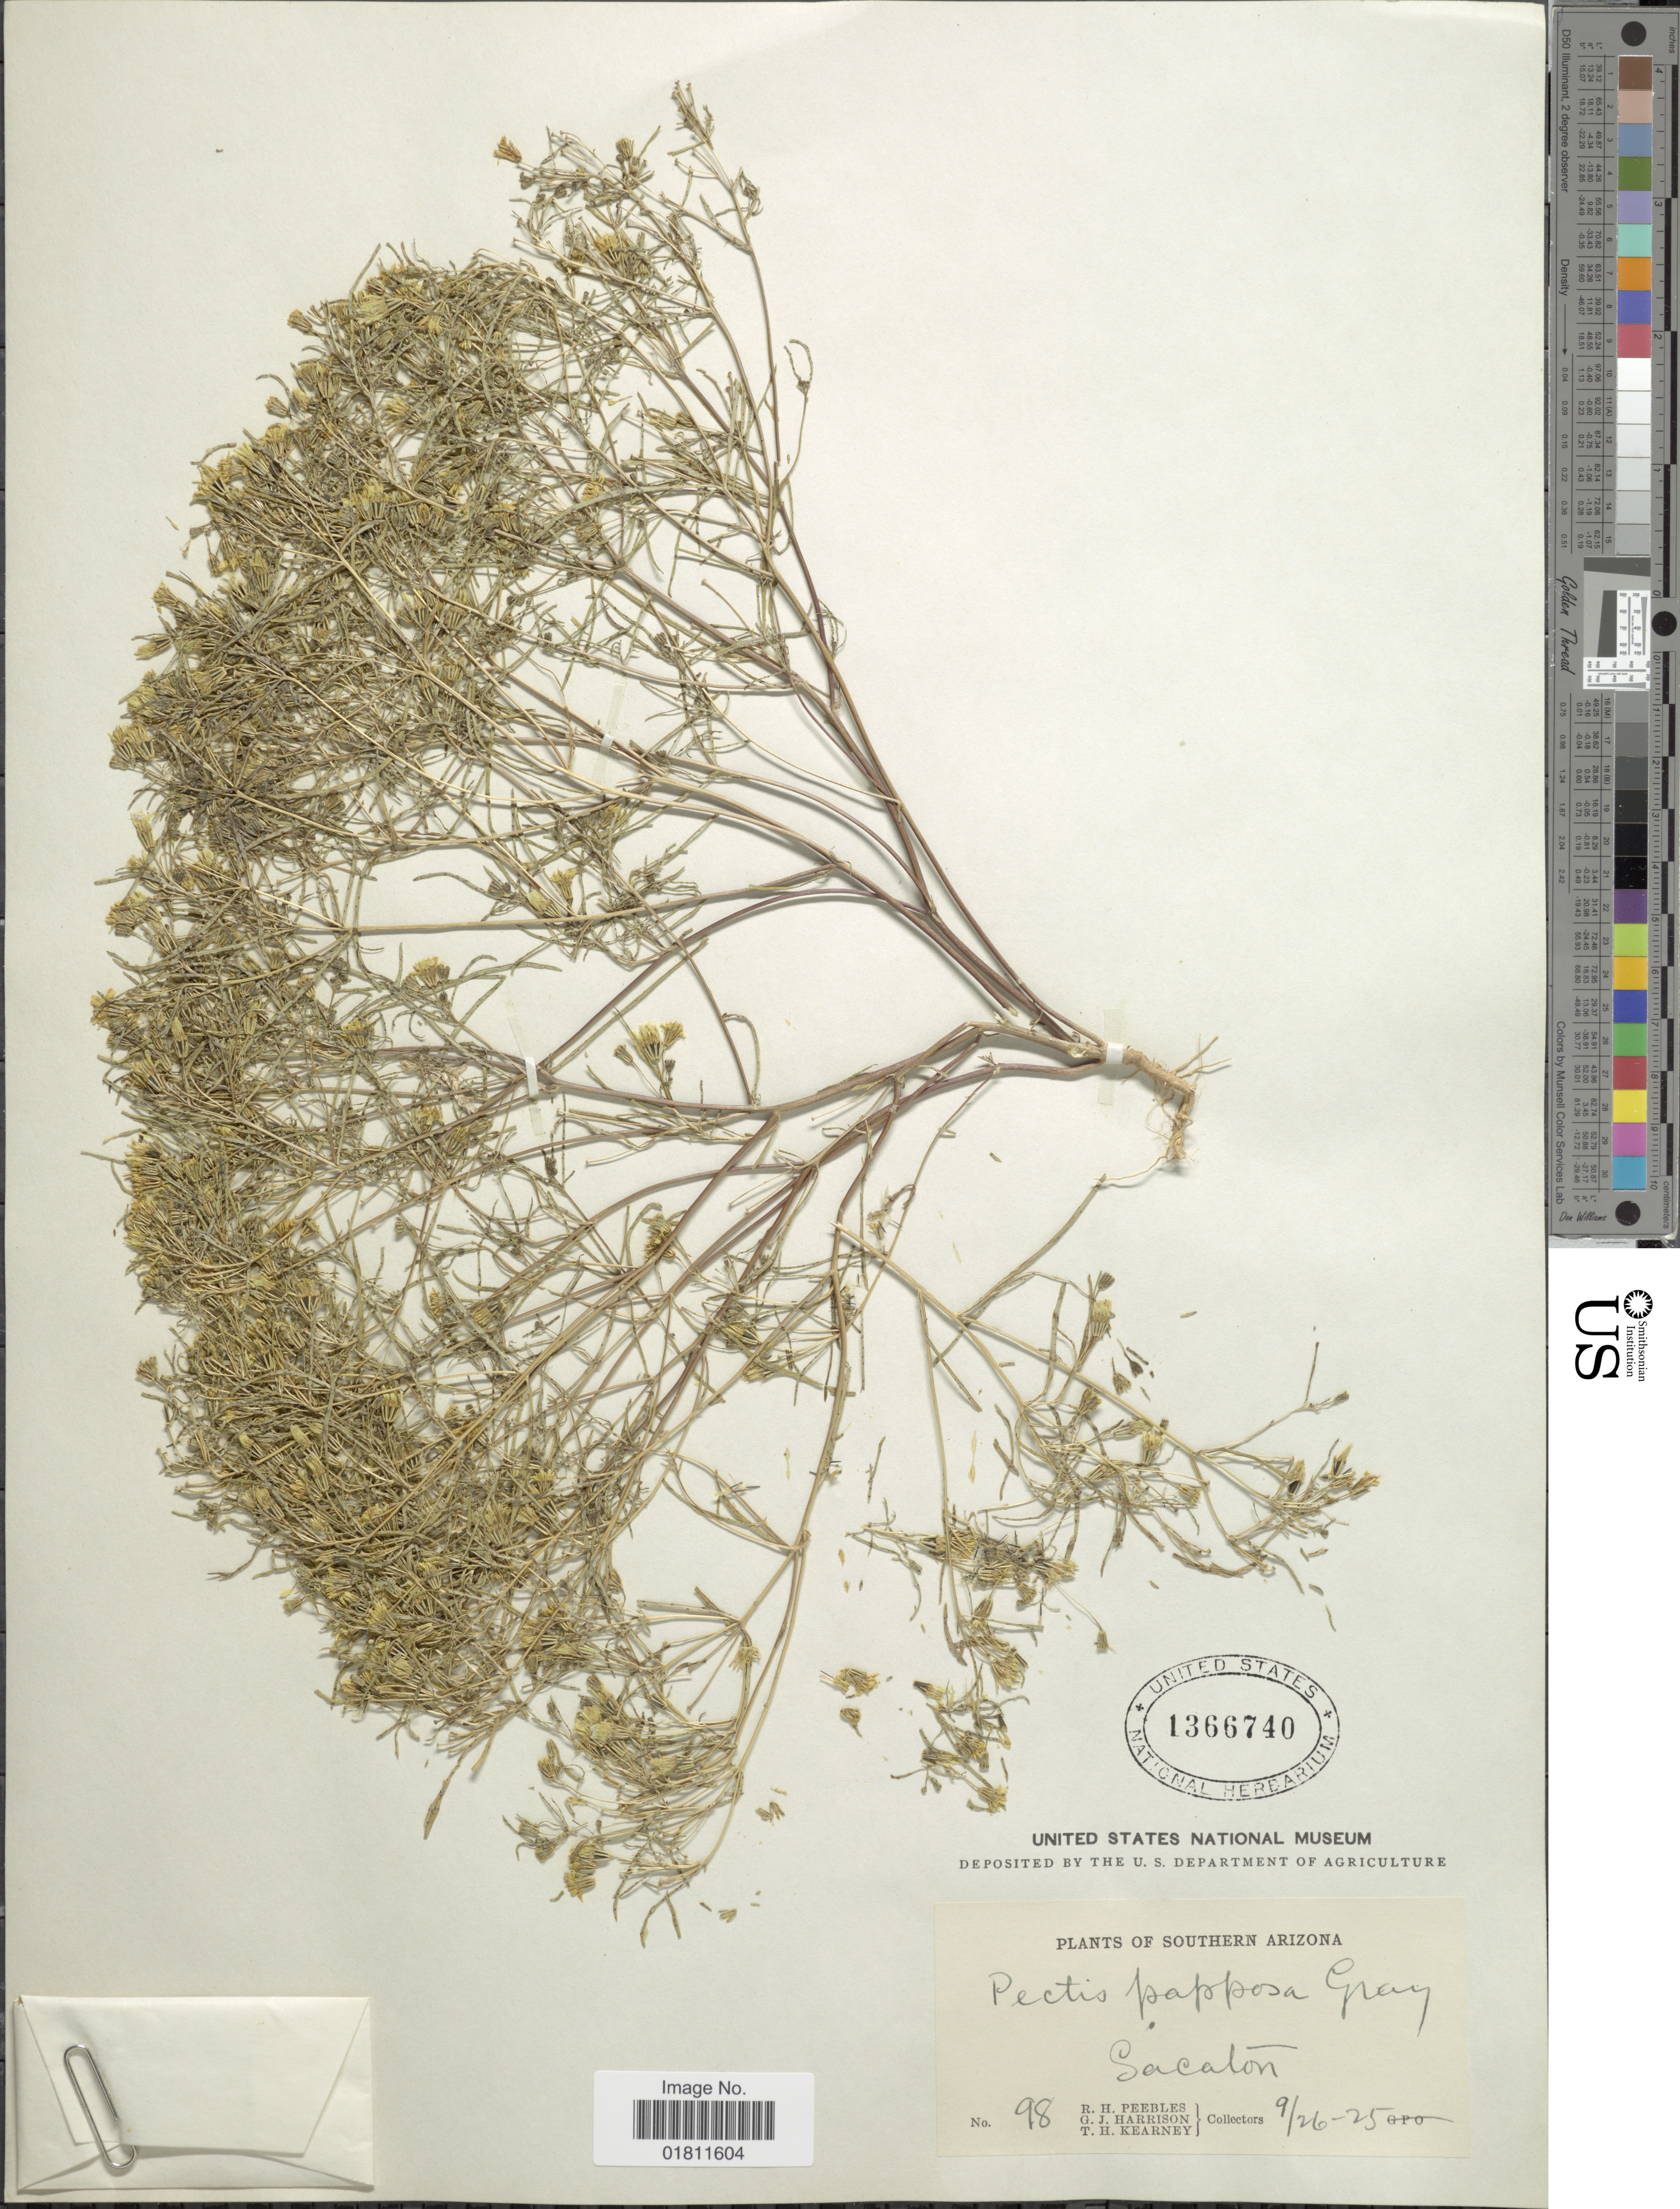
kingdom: Plantae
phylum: Tracheophyta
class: Magnoliopsida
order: Asterales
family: Asteraceae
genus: Pectis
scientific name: Pectis papposa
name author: Harv. & A. Gray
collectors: R. H. Peebles, G. J. Harrison & T. H. Kearney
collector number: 98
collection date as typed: Transcribed d/m/y: 26/9/25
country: United States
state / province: Arizona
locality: Southern Arizona, Sacaton.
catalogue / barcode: US 1366740